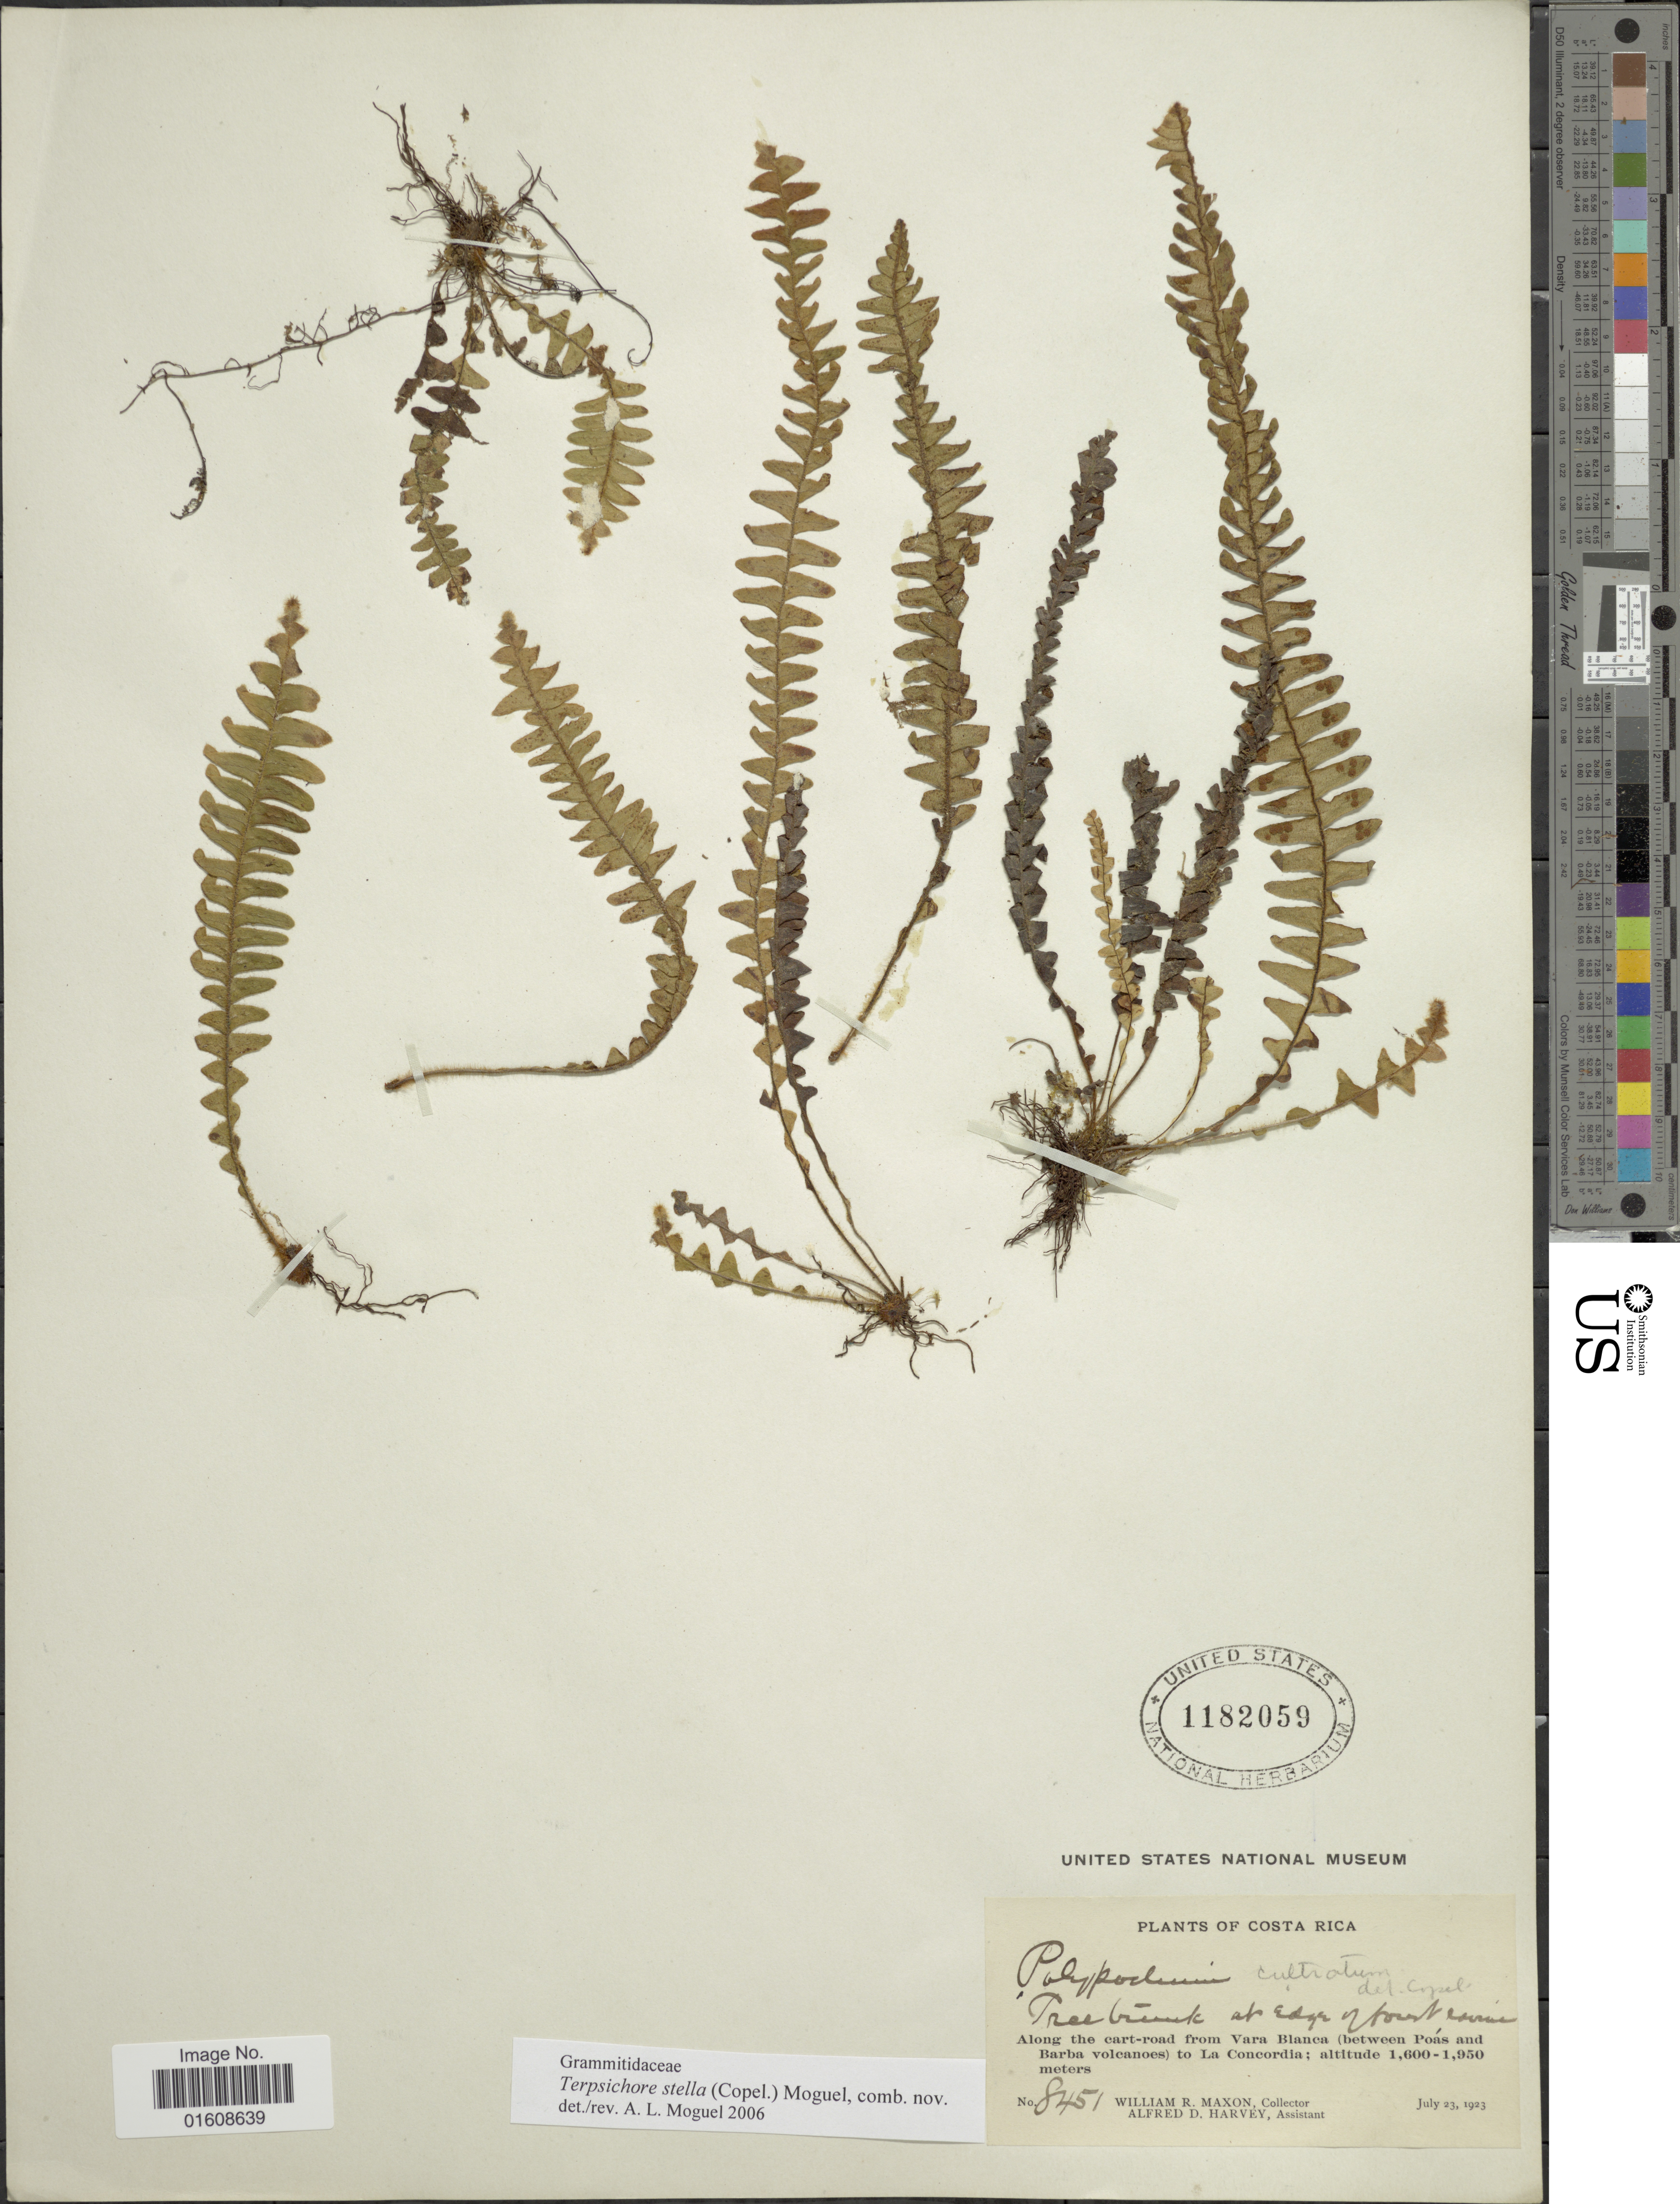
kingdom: Plantae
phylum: Tracheophyta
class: Polypodiopsida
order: Polypodiales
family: Polypodiaceae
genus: Alansmia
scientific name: Alansmia stella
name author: (Copel.) Moguel & M. Kessler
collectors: W. R. Maxon & A. D. Harvey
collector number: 8451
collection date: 1923-07-23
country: Costa Rica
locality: Along the cart-road from Vara Blanca (between Poás and Barba volcanoes) to La Concordia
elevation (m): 1600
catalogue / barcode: US 1182059